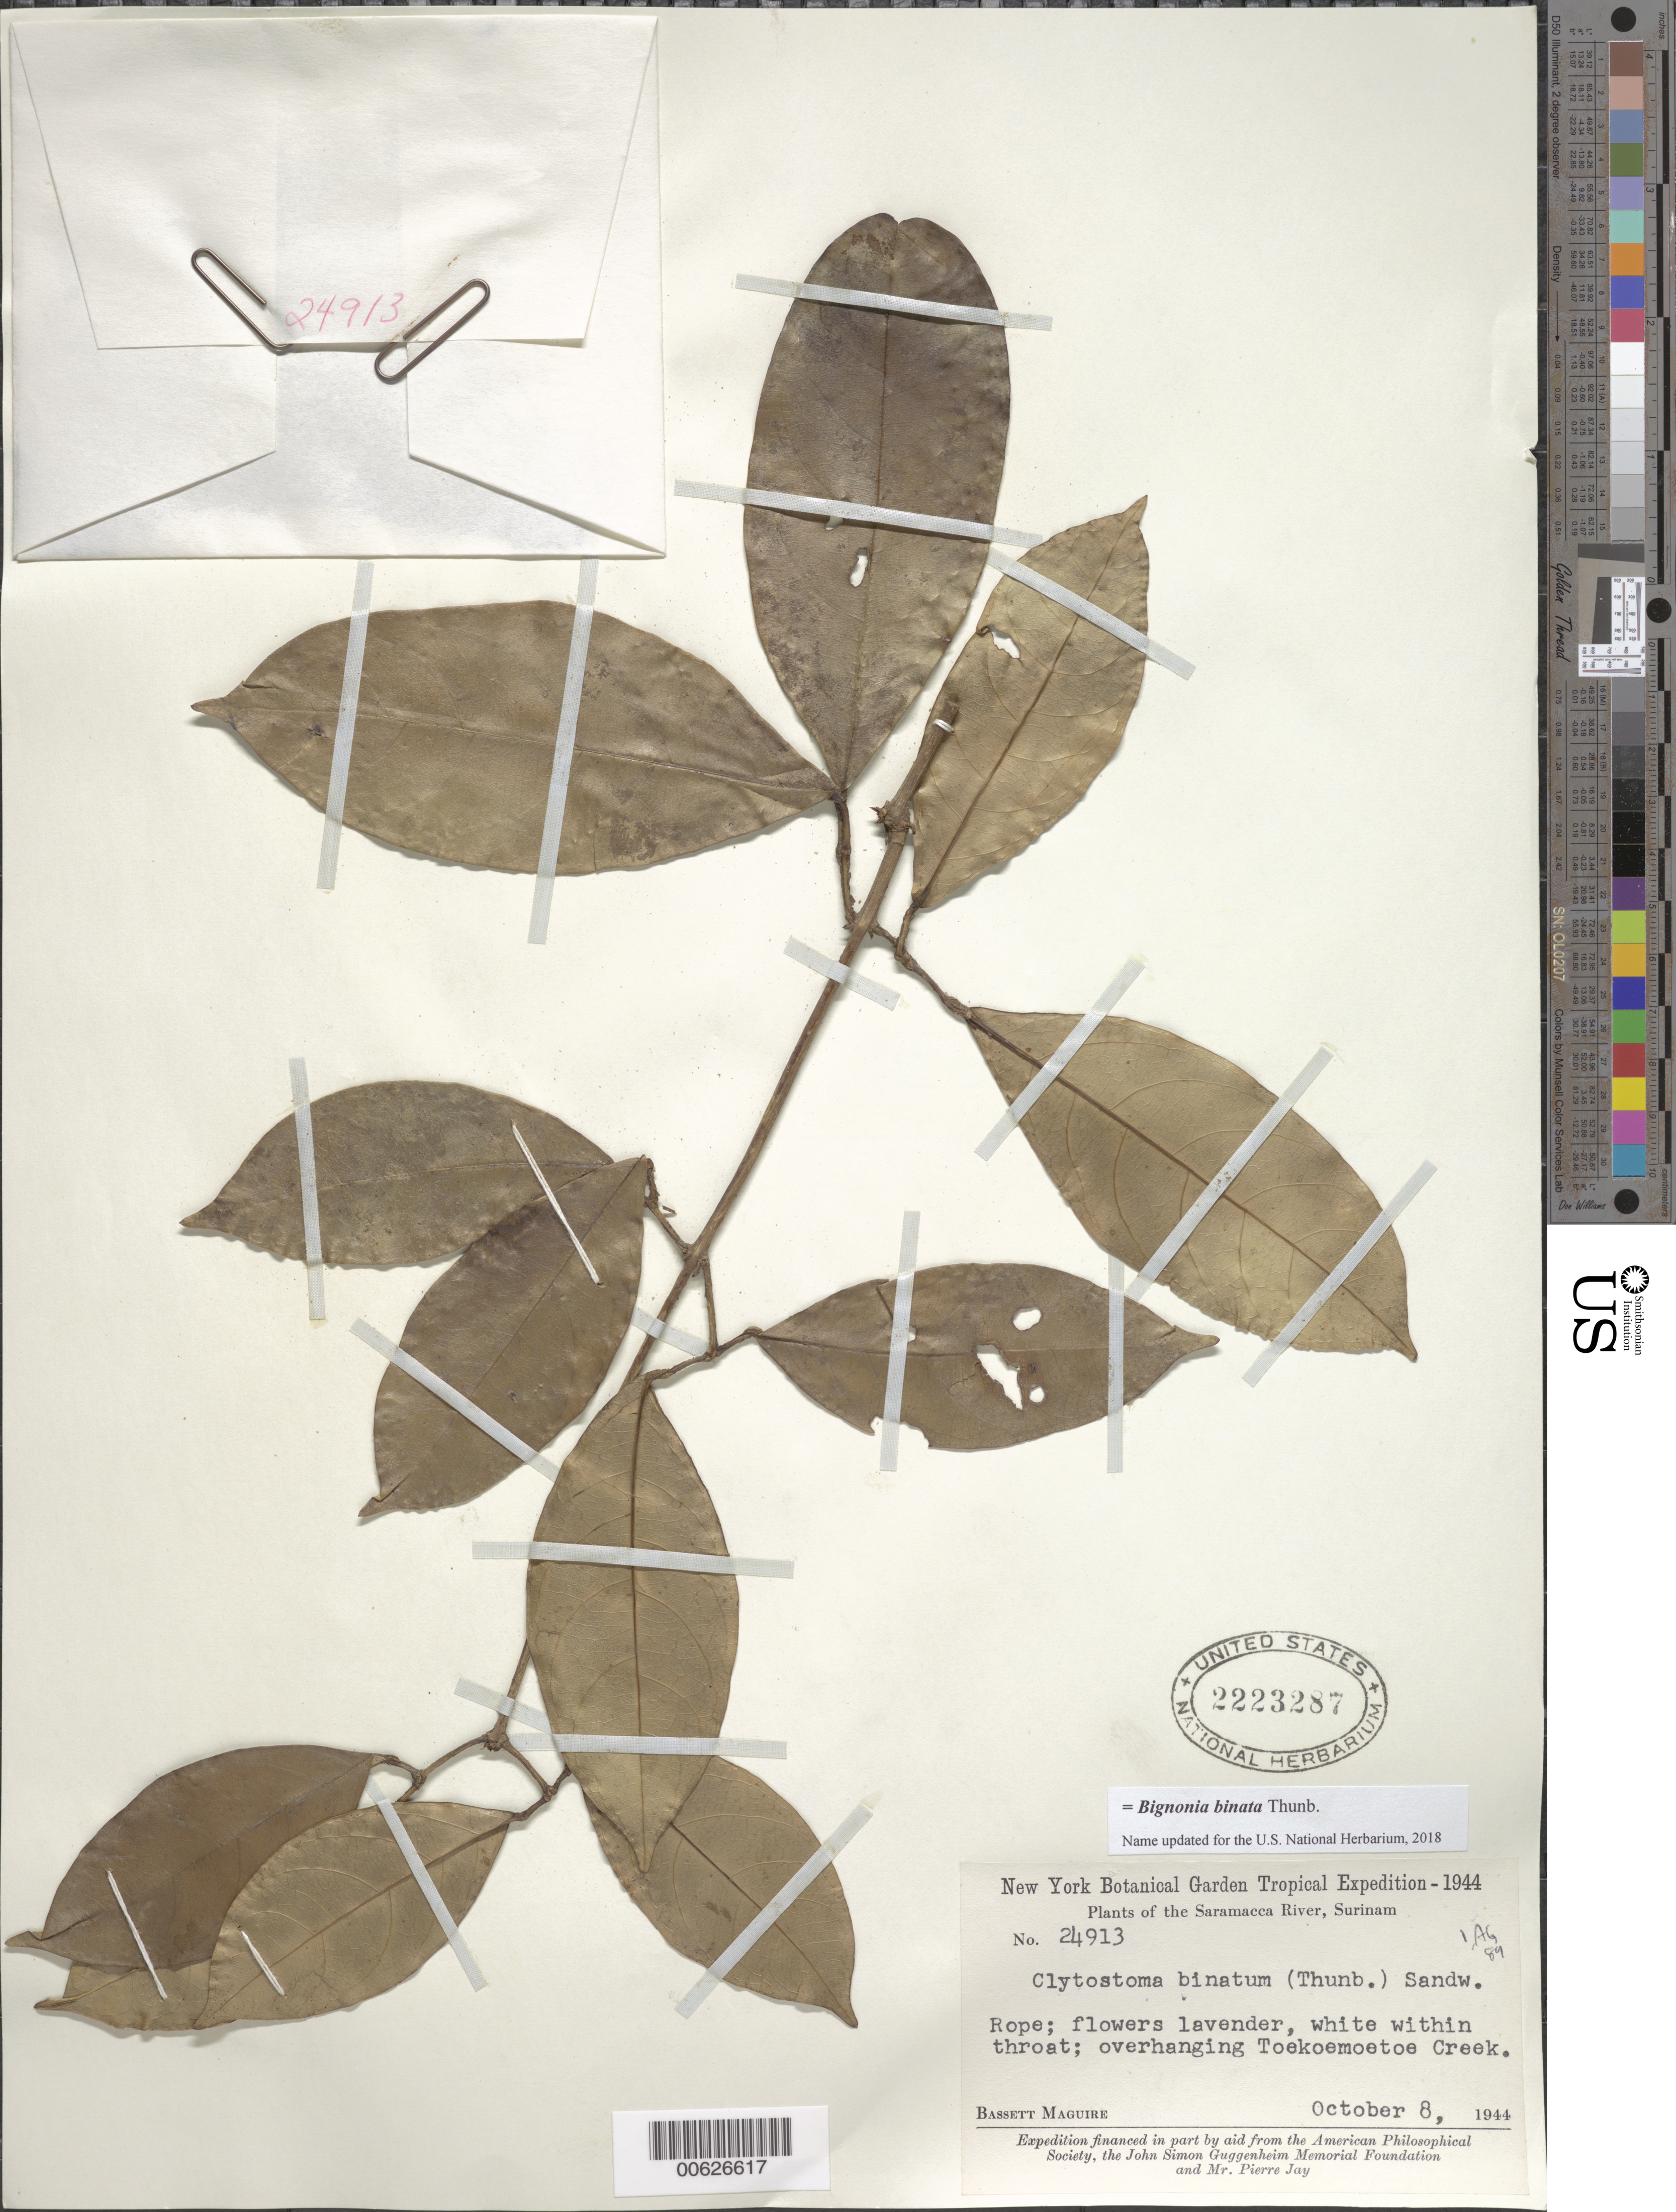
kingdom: Plantae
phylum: Tracheophyta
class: Magnoliopsida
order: Lamiales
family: Bignoniaceae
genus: Bignonia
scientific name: Bignonia binata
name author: Thunb.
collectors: B. Maguire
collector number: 24913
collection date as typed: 8-Oct-44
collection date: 1944-10-08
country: Suriname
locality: Saramacca River Headwaters, Toekoemoetoe Creek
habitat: Overhanging creek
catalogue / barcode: US 2223287